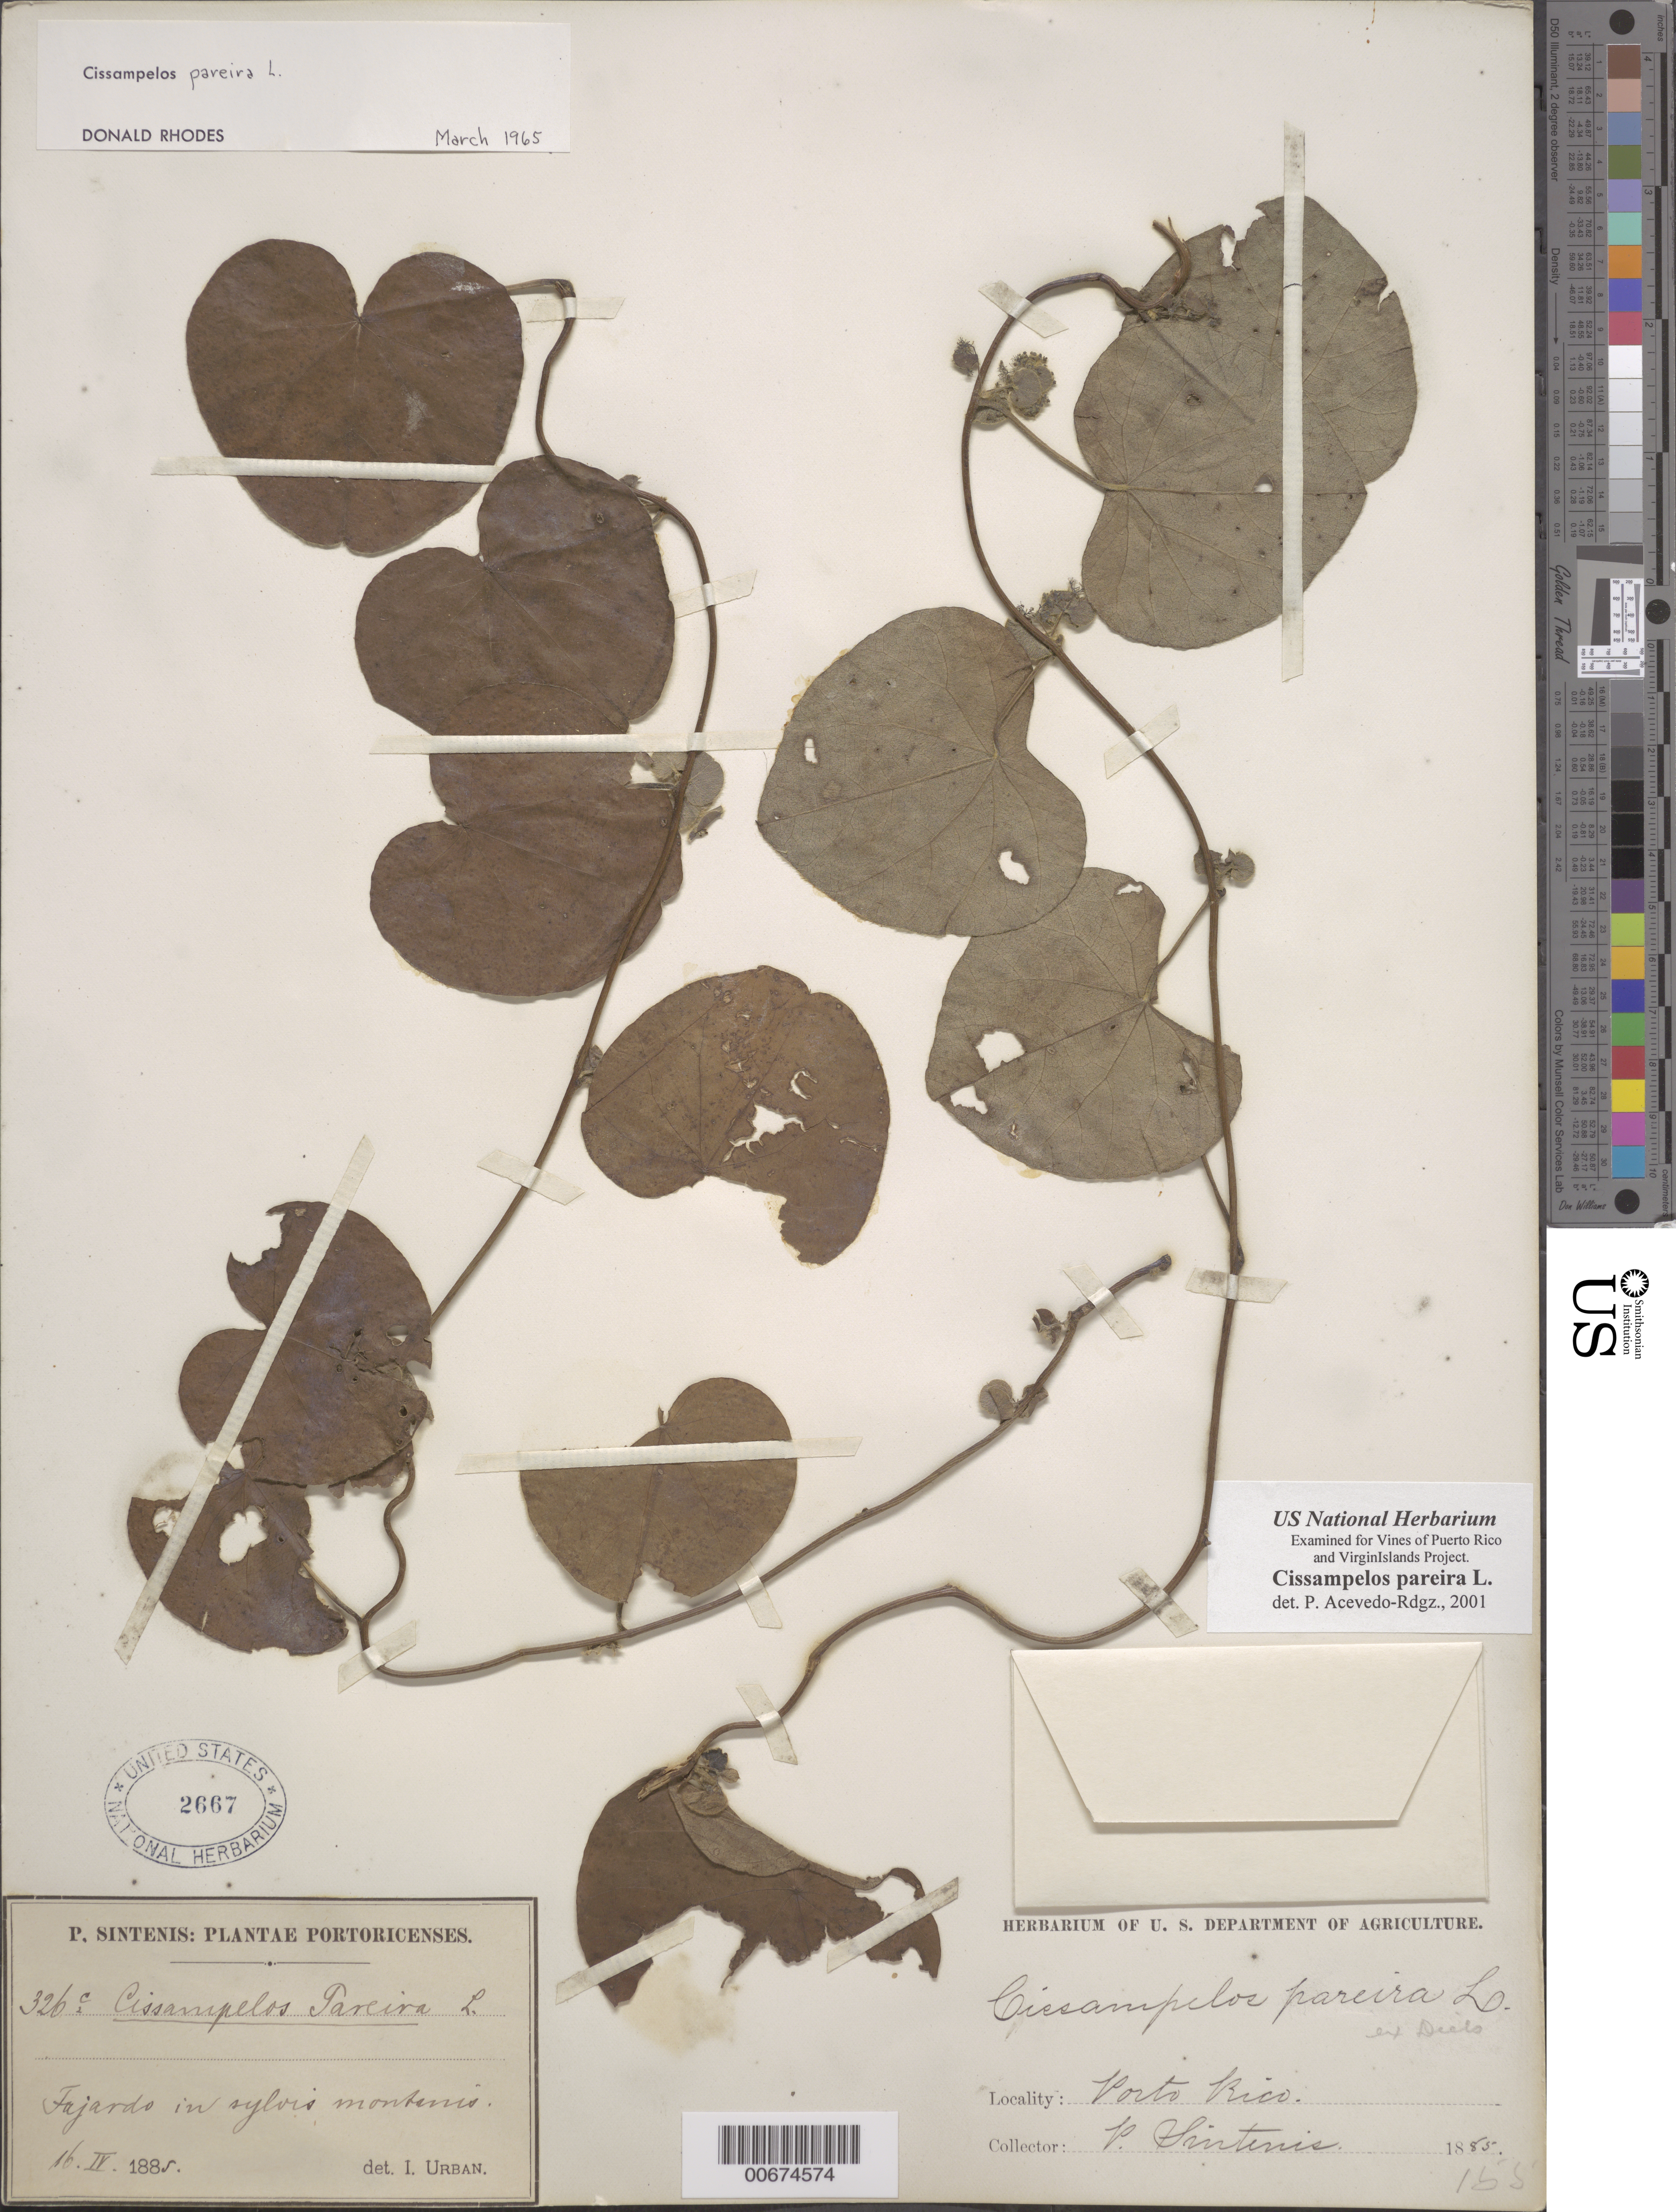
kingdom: Plantae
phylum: Tracheophyta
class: Magnoliopsida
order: Ranunculales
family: Menispermaceae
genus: Cissampelos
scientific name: Cissampelos pareira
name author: L.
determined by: Acevedo-Rodríguez, P., (BOT), Smithsonian Institution - National Museum of Natural History (UNITED STATES)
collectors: P. Sintenis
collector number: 326c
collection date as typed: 16 Apr 1885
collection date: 1885-04-16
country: Puerto Rico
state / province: Humacao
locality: Fajardo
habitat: in sylvis montanis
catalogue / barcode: US 2667